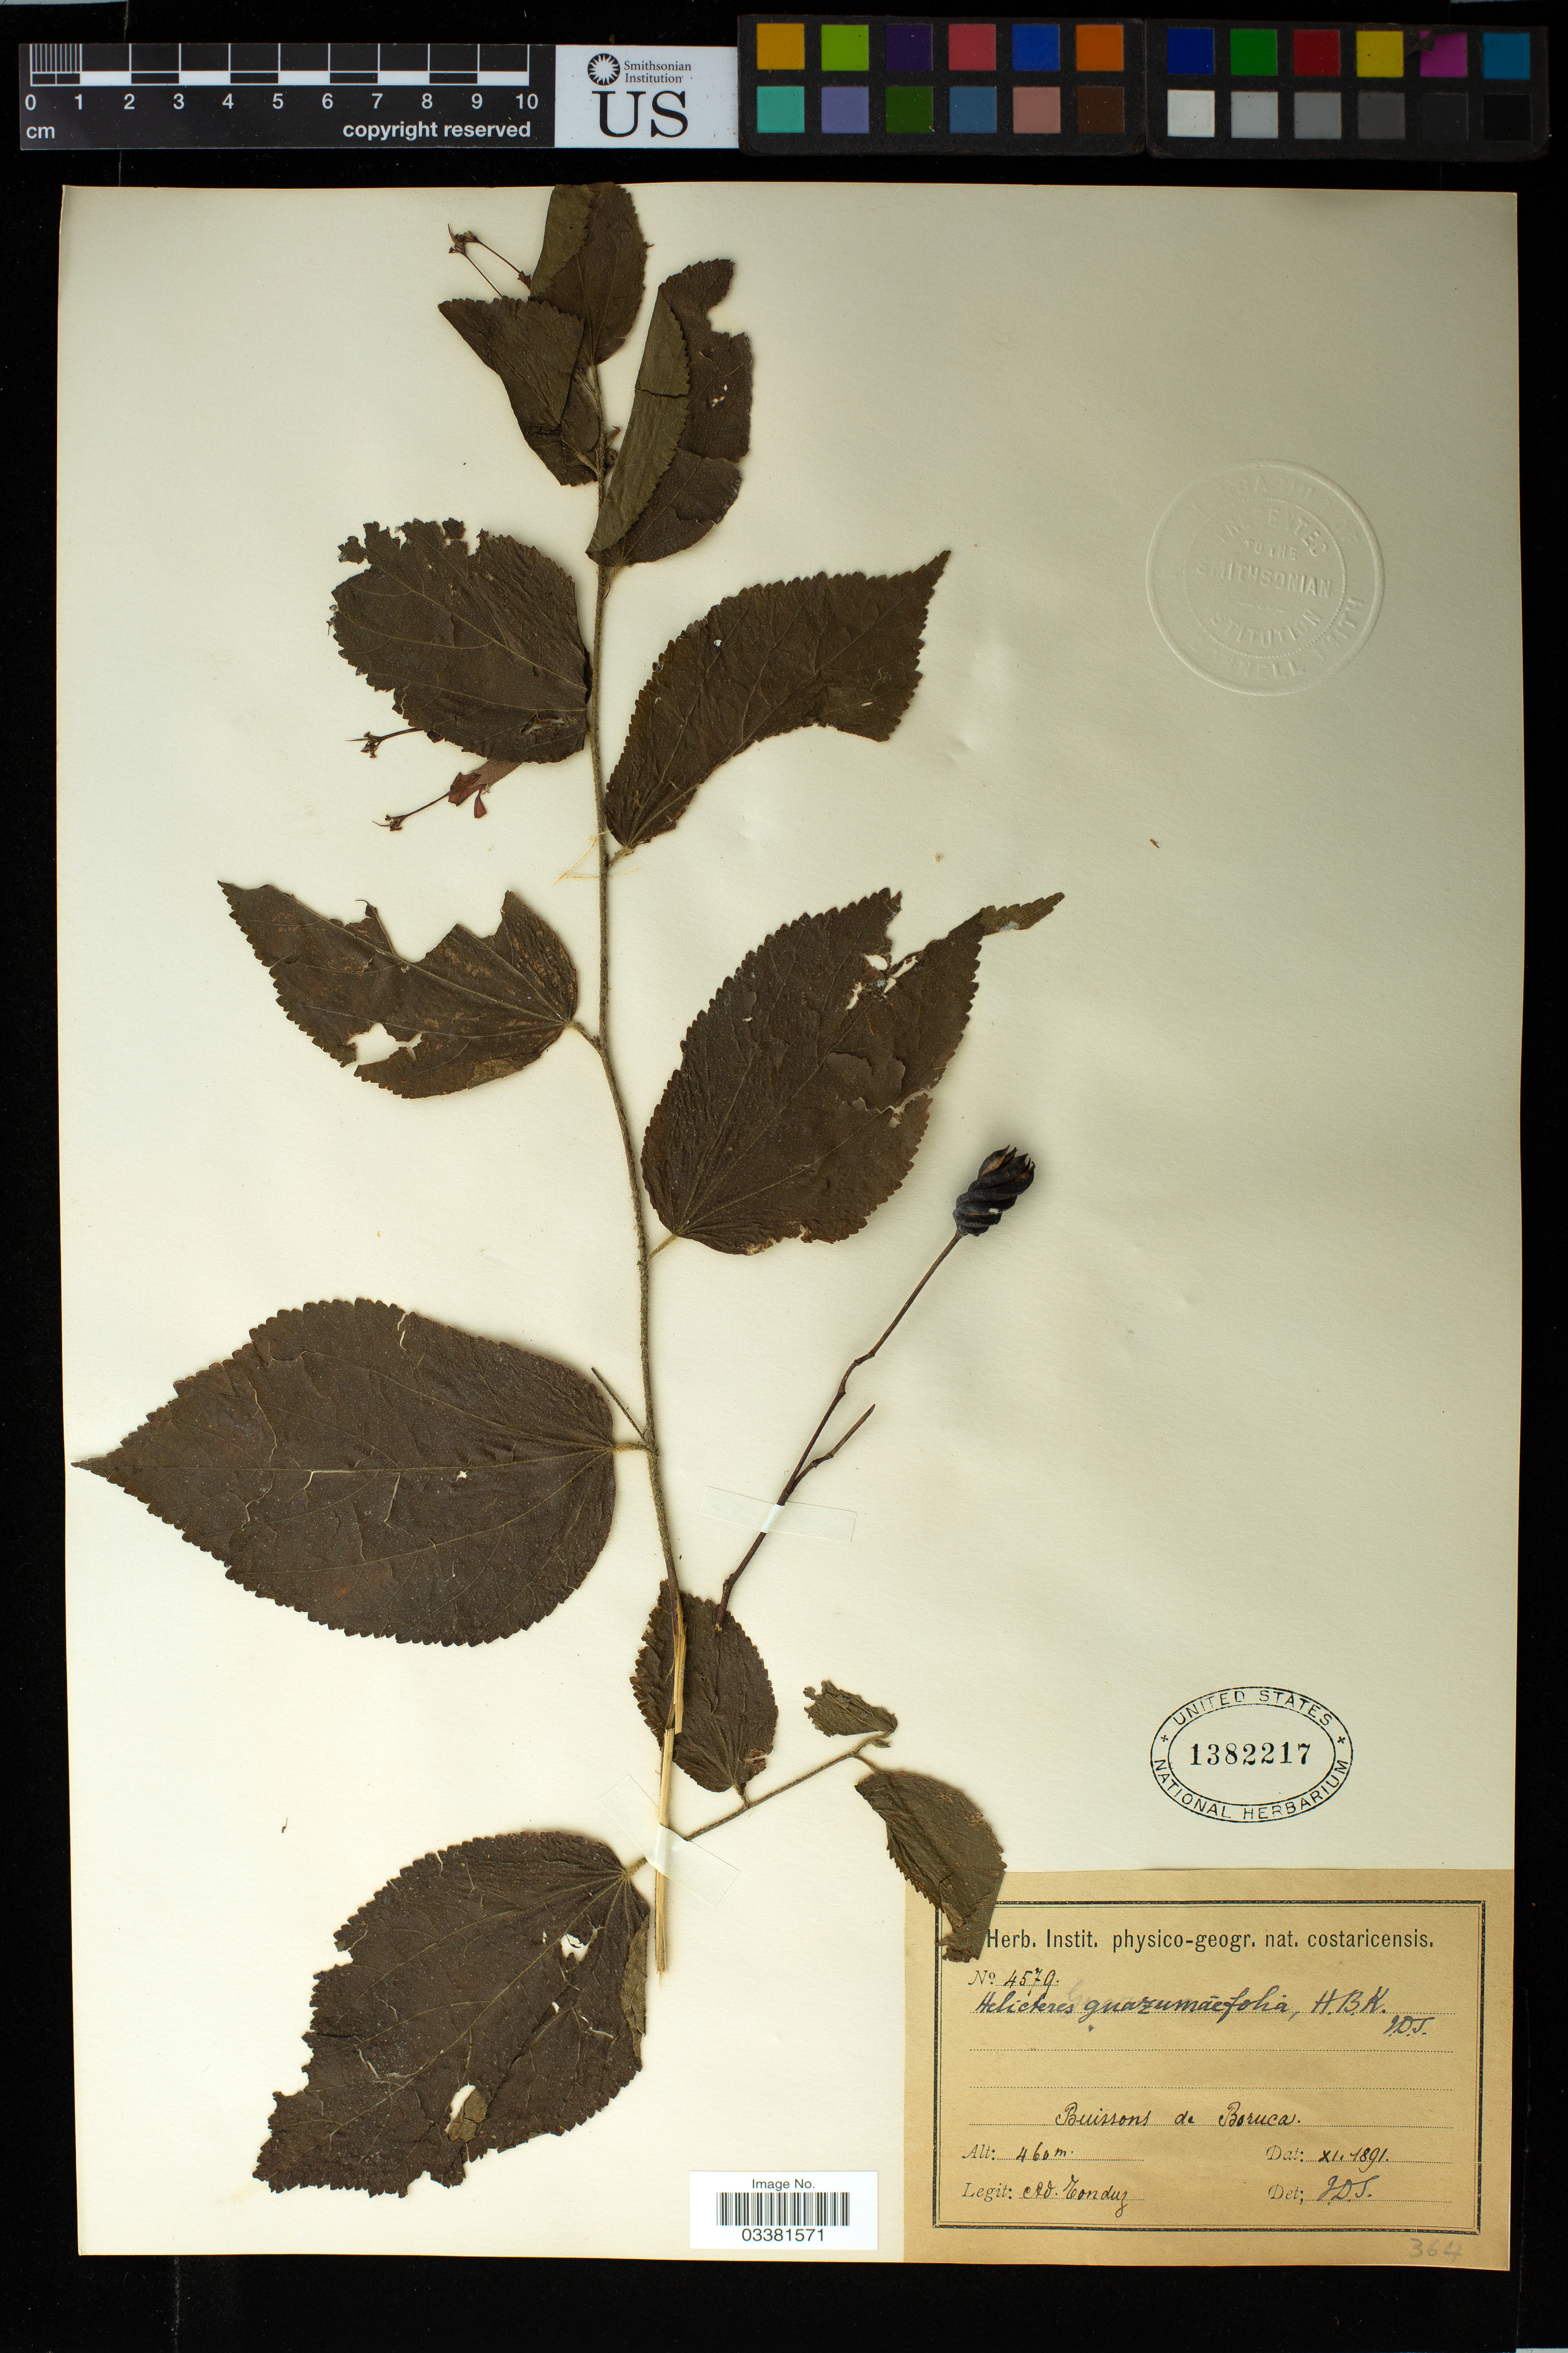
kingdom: Plantae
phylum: Tracheophyta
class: Magnoliopsida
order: Malvales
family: Malvaceae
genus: Helicteres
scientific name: Helicteres guazumifolia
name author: Kunth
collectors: A. Tonduz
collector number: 4579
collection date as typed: Nov 1891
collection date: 1891-11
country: Costa Rica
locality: Boruca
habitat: buissons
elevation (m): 460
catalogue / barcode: US 1382217